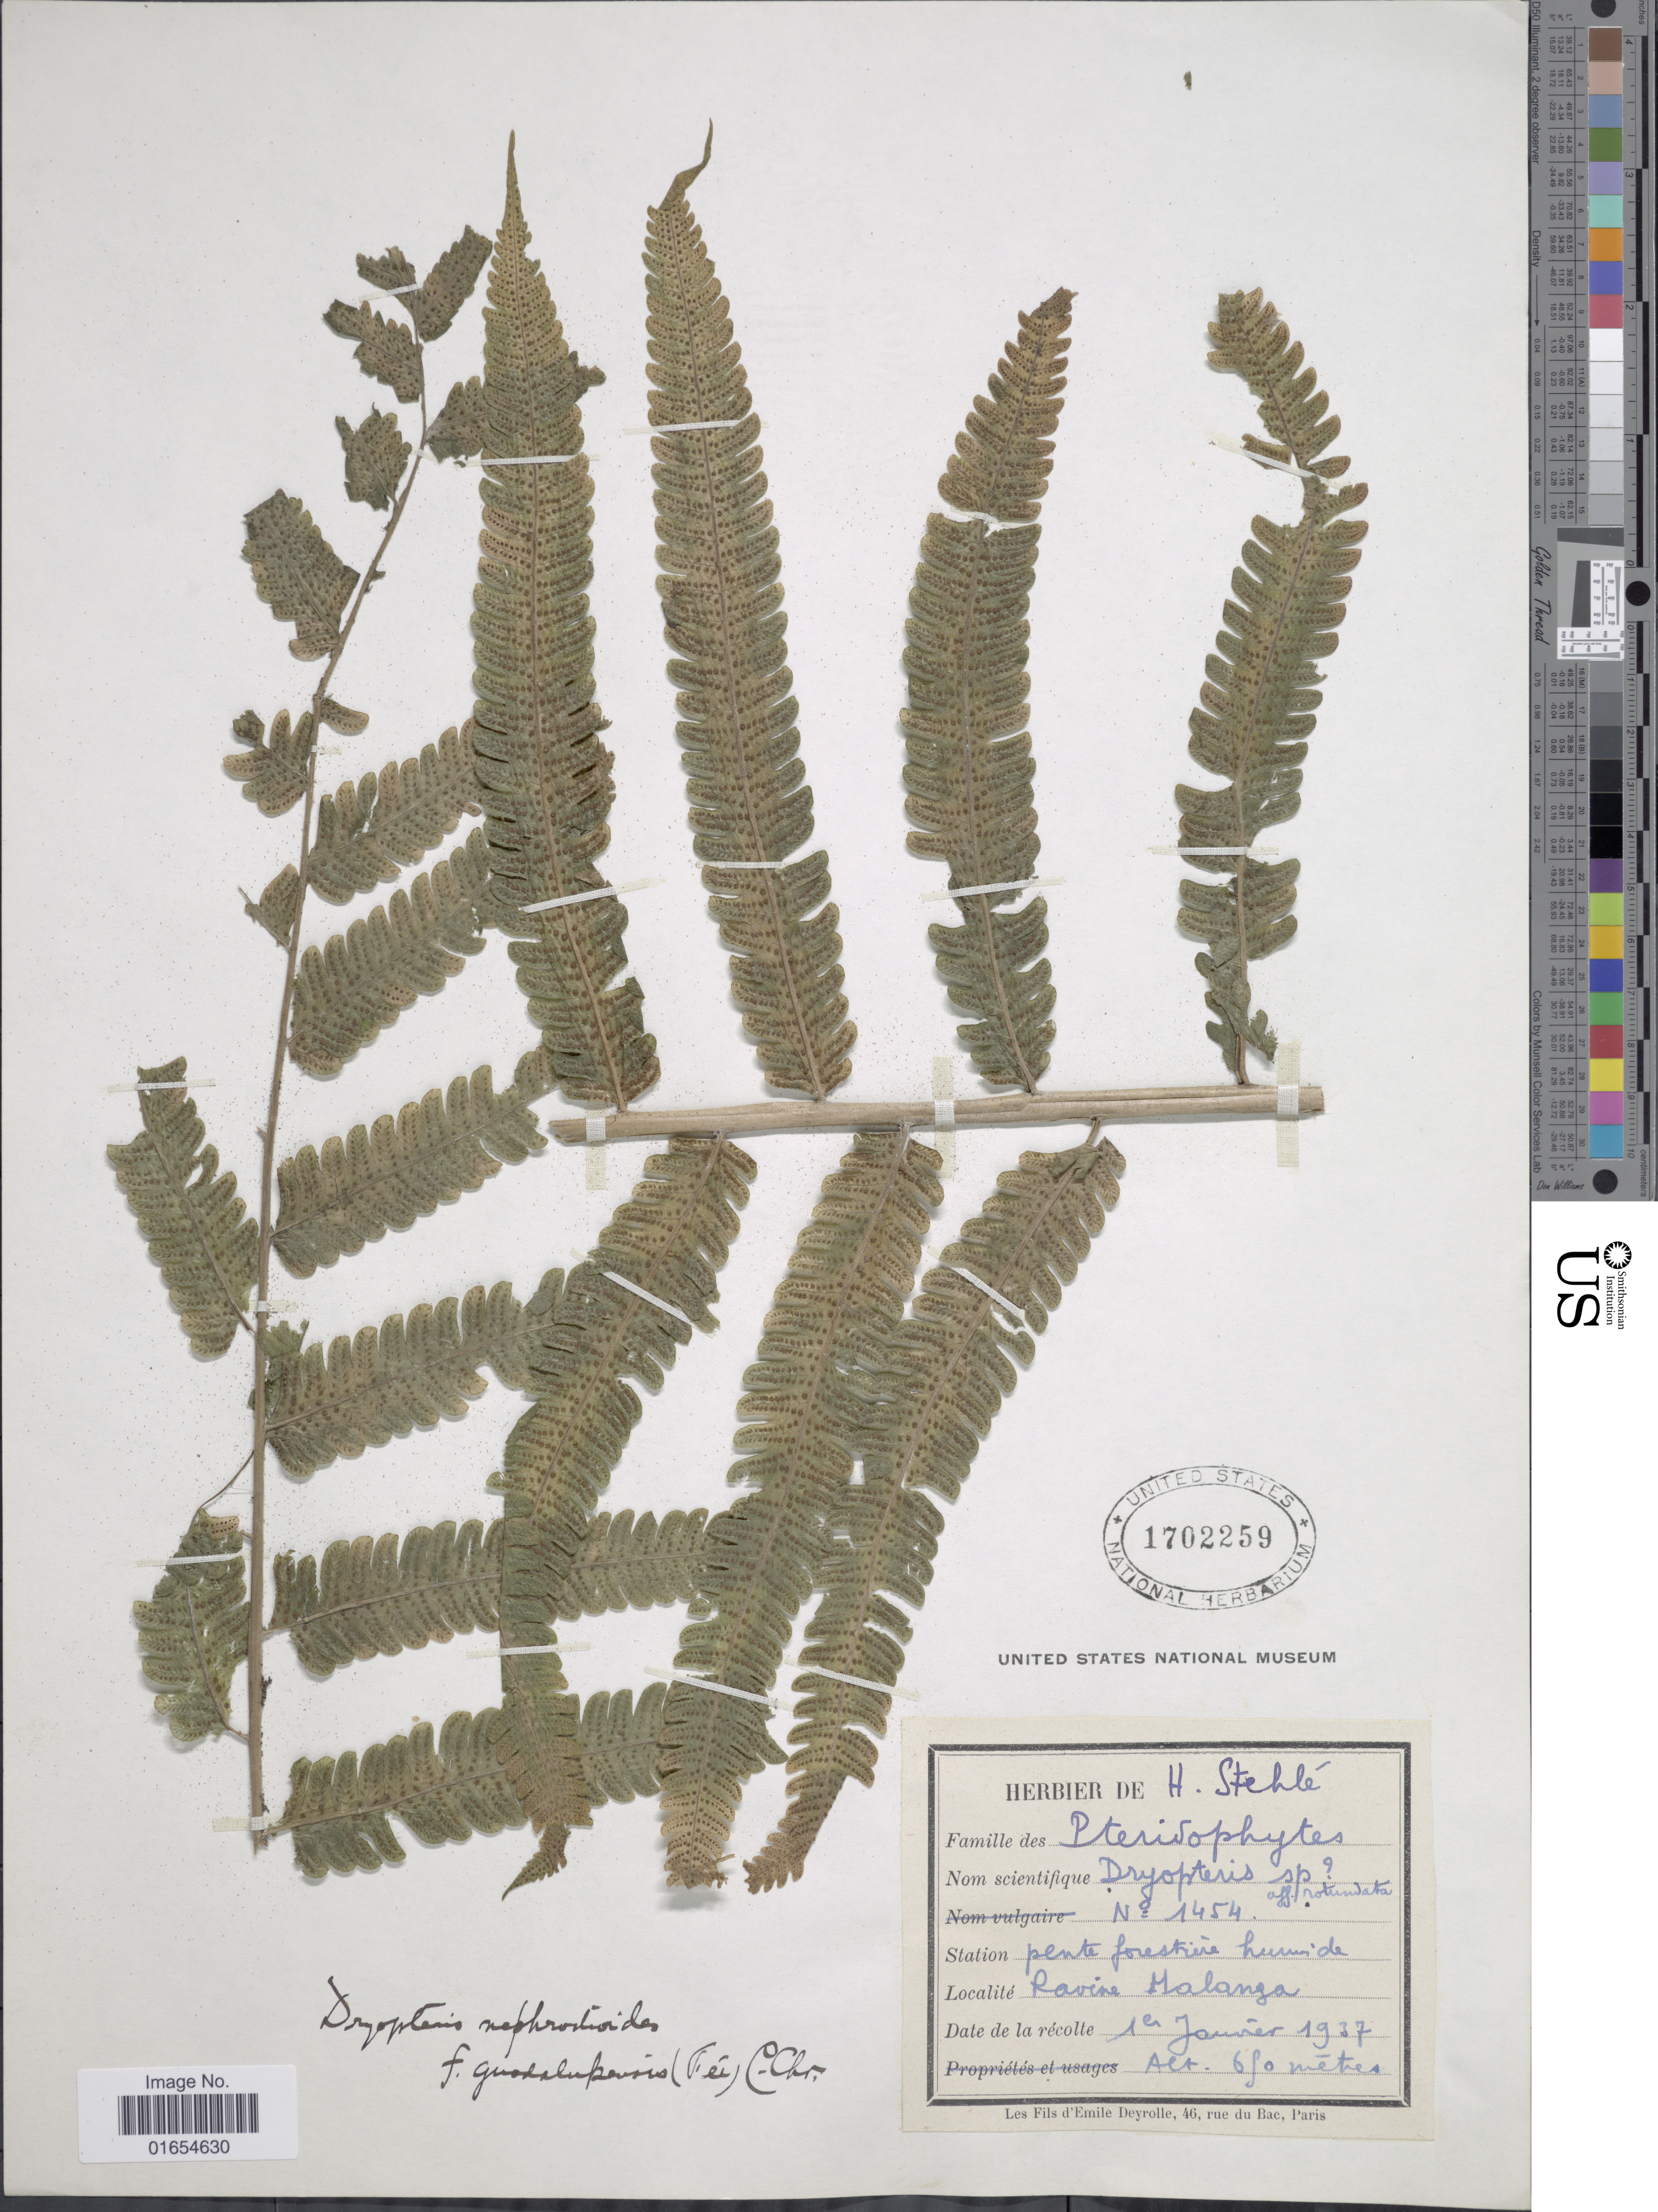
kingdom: Plantae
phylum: Tracheophyta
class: Polypodiopsida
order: Polypodiales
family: Thelypteridaceae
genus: Goniopteris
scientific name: Goniopteris nephrodioides (Klotzsch) comb. nov., ined 2015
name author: (Klotzsch)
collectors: ex herb. H. F. Blanford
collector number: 1454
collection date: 1937-01-01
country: Guadeloupe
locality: Pente forestriere humis de, Ravine Malanga [interpreted]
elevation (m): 670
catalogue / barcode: US 1702259